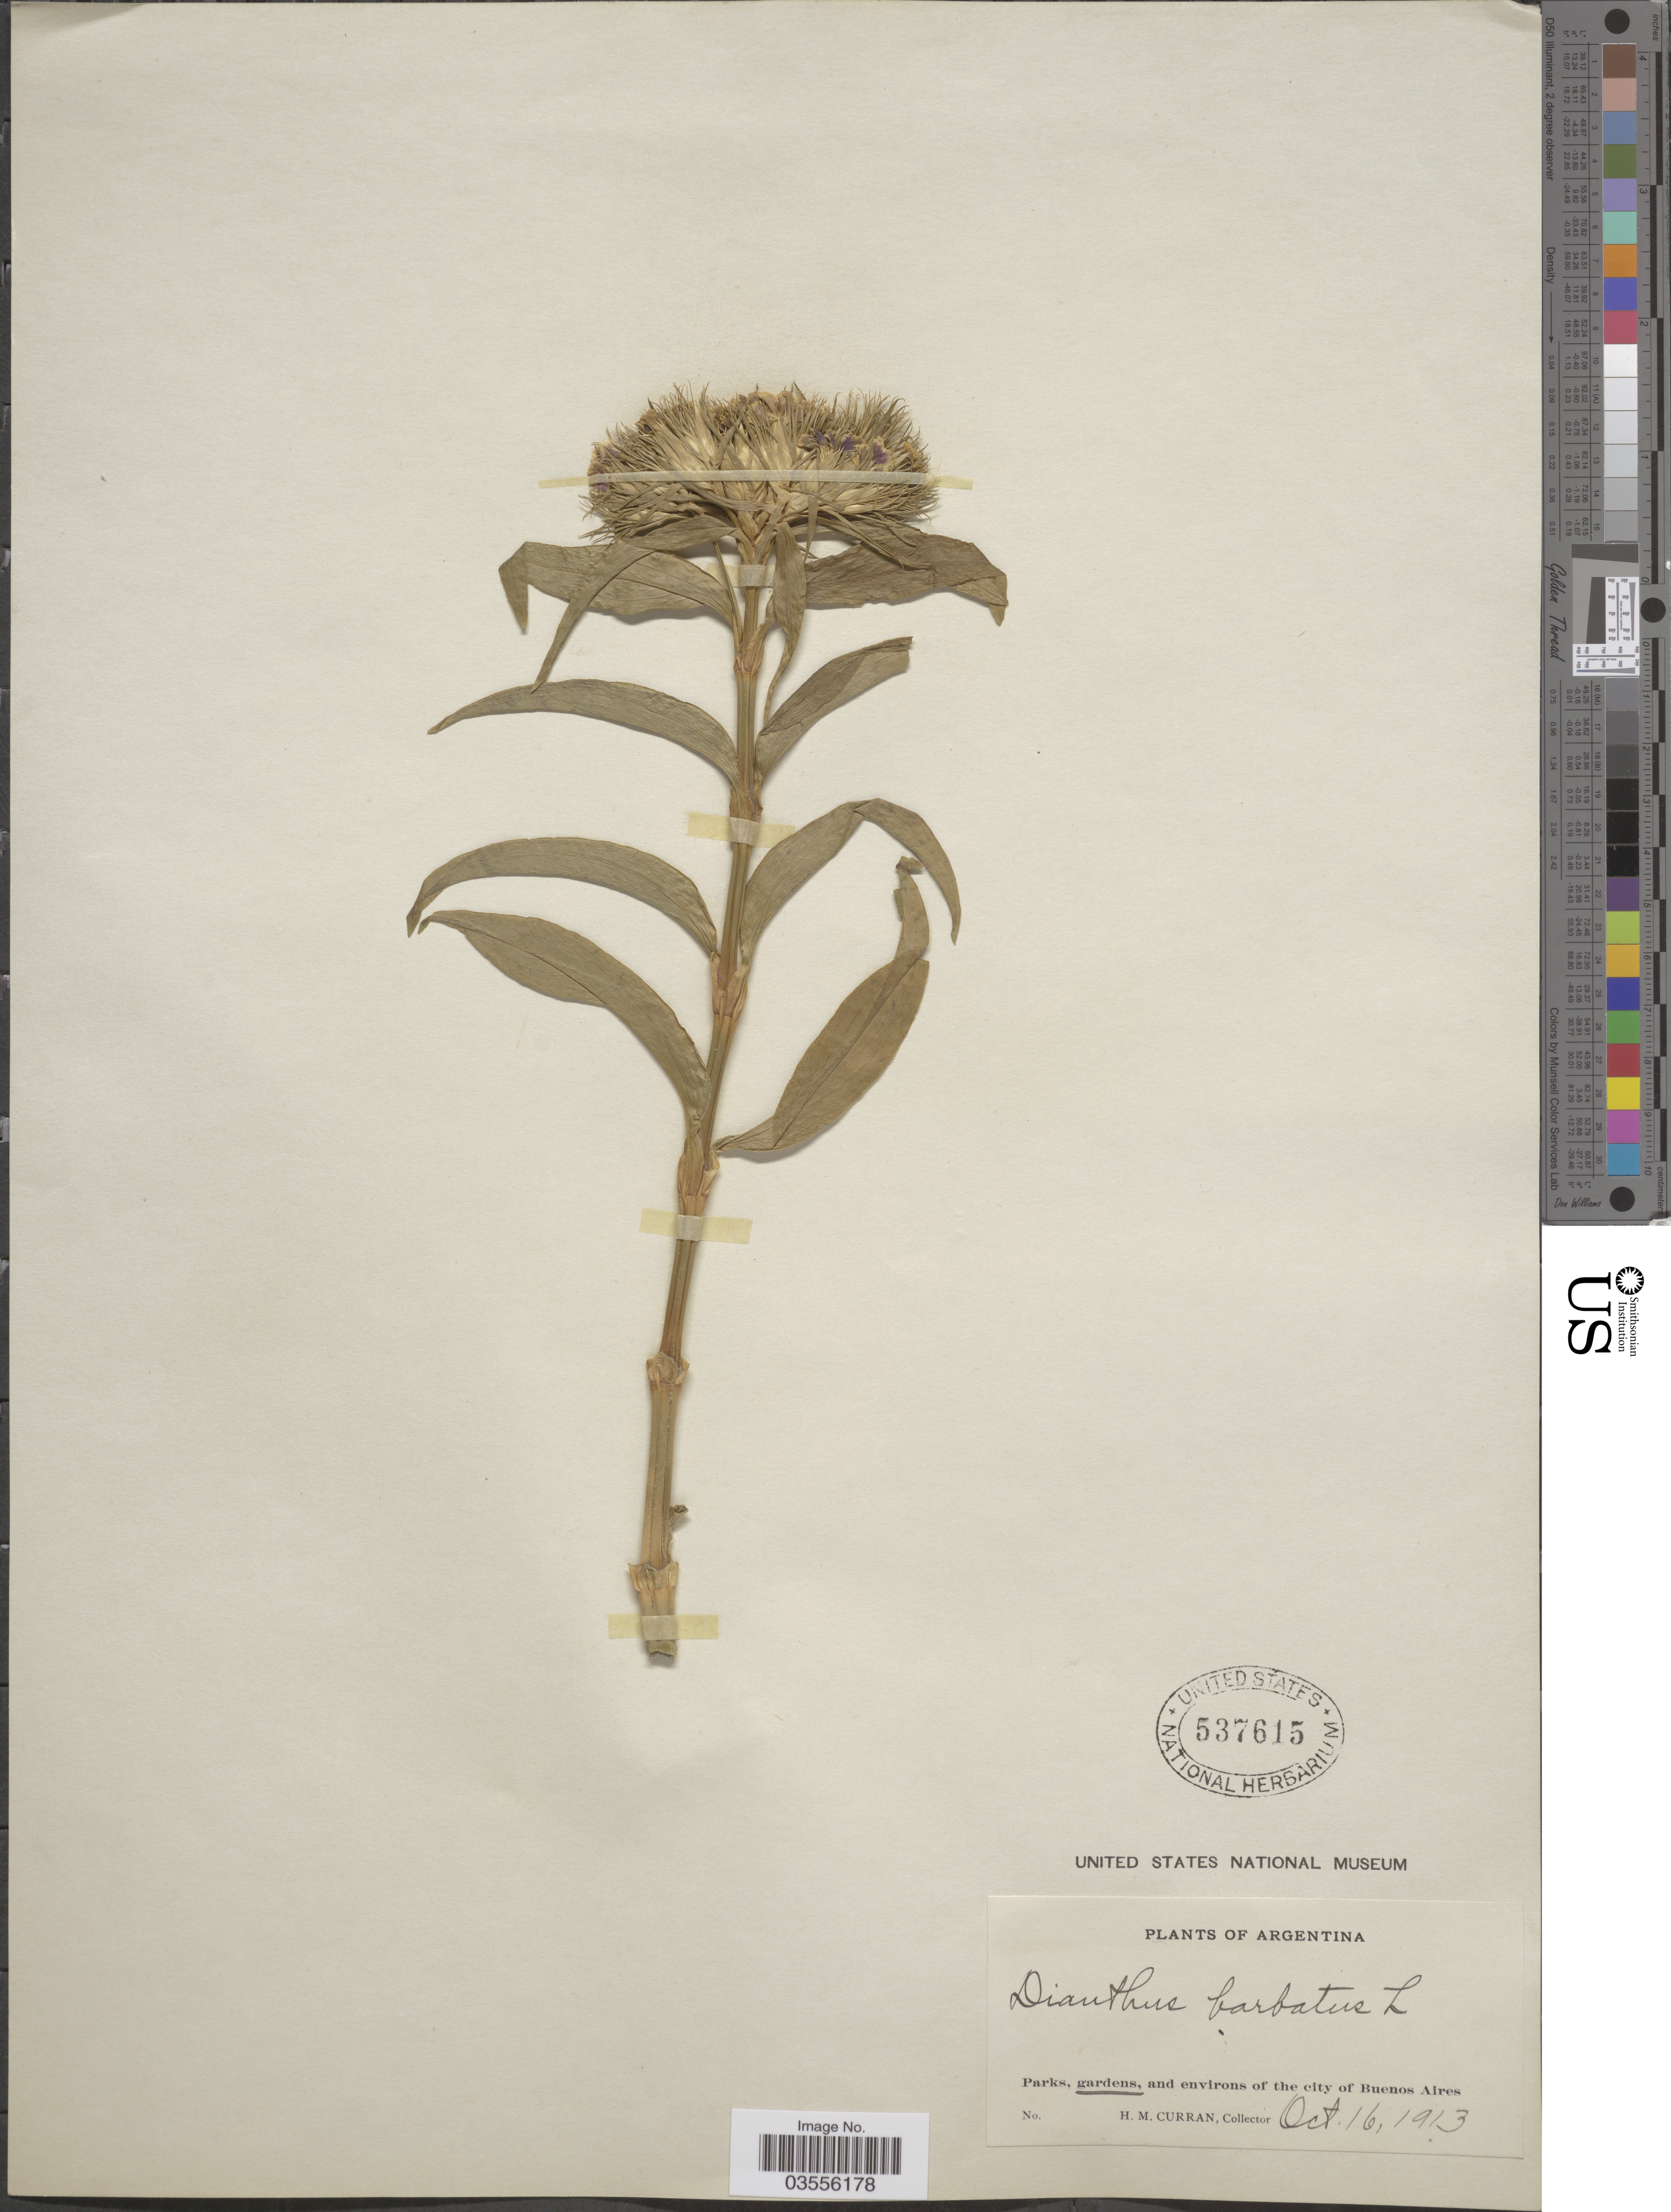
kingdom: Plantae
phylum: Tracheophyta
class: Magnoliopsida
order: Caryophyllales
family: Caryophyllaceae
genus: Dianthus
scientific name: Dianthus barbatus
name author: L.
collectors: H. M. Curran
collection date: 1913-10-16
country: Argentina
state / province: Buenos Aires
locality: Parks, gardens, and environs of the city of Buenos Aires.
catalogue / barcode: US 537615